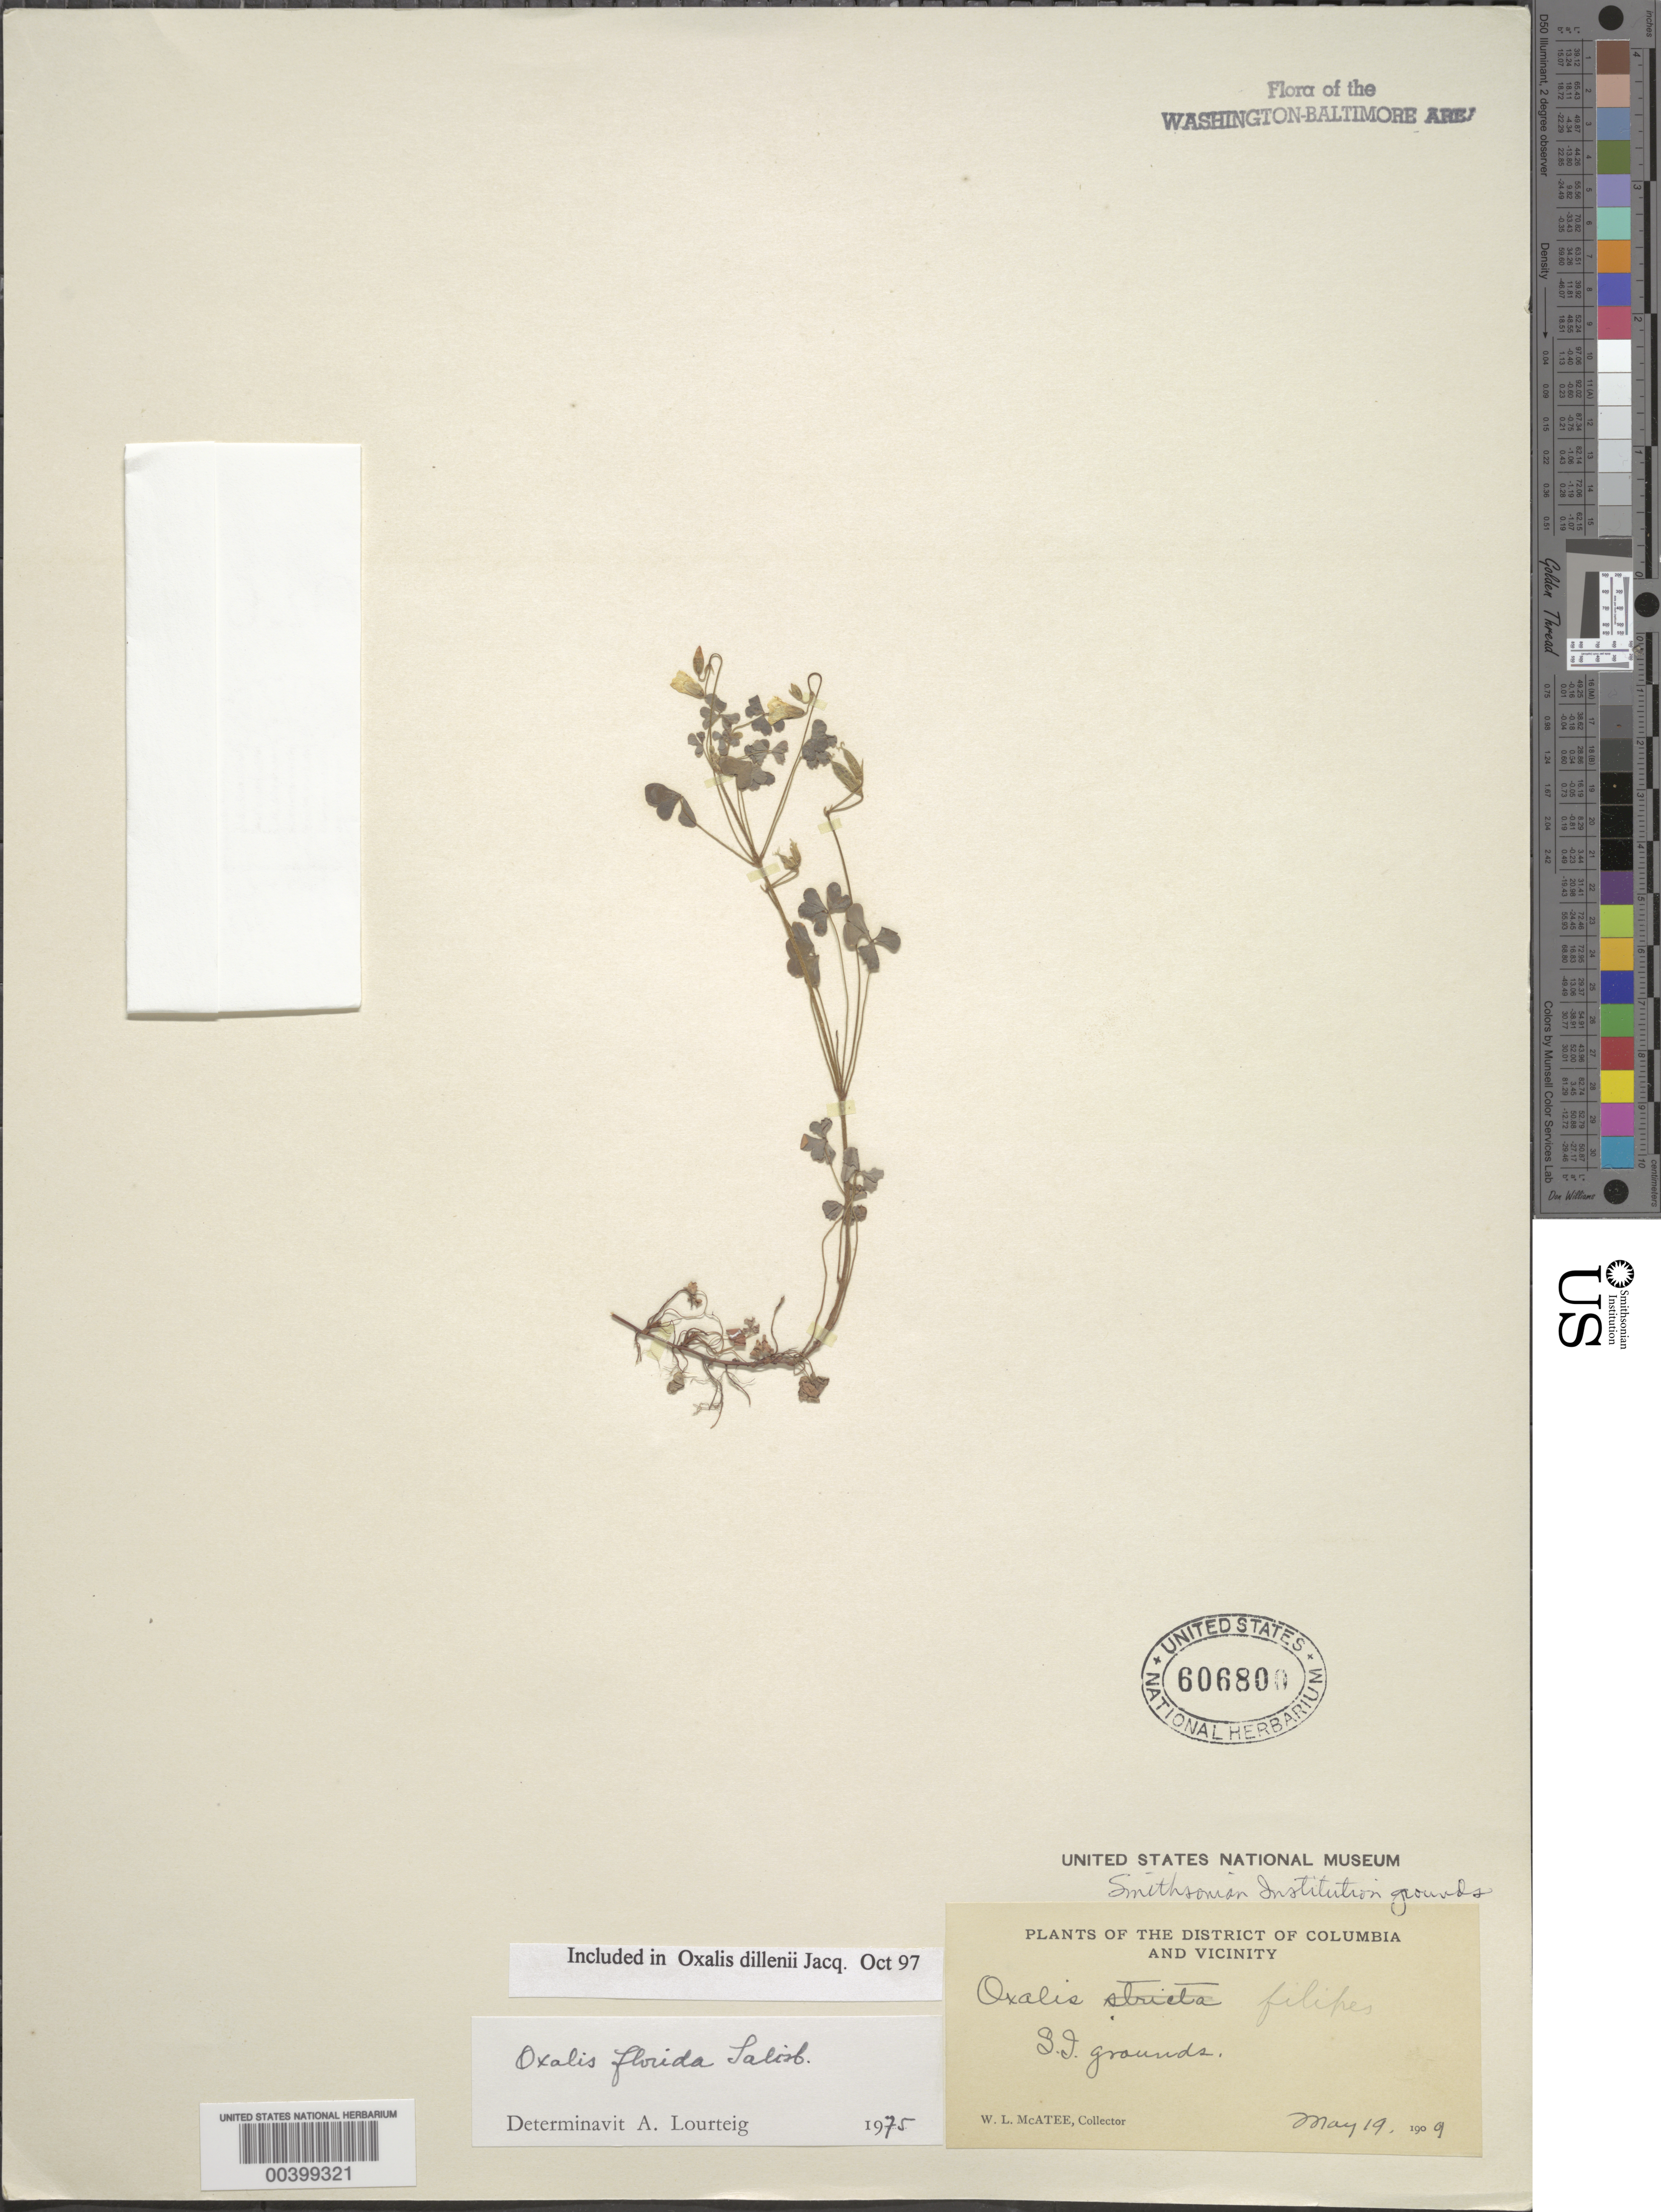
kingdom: Plantae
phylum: Tracheophyta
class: Magnoliopsida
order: Oxalidales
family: Oxalidaceae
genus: Oxalis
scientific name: Oxalis dillenii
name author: Jacq.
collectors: W. McAtee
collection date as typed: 19 May 1909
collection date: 1909-05-19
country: United States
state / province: District of Columbia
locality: Smithsonian grounds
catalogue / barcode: US 606800